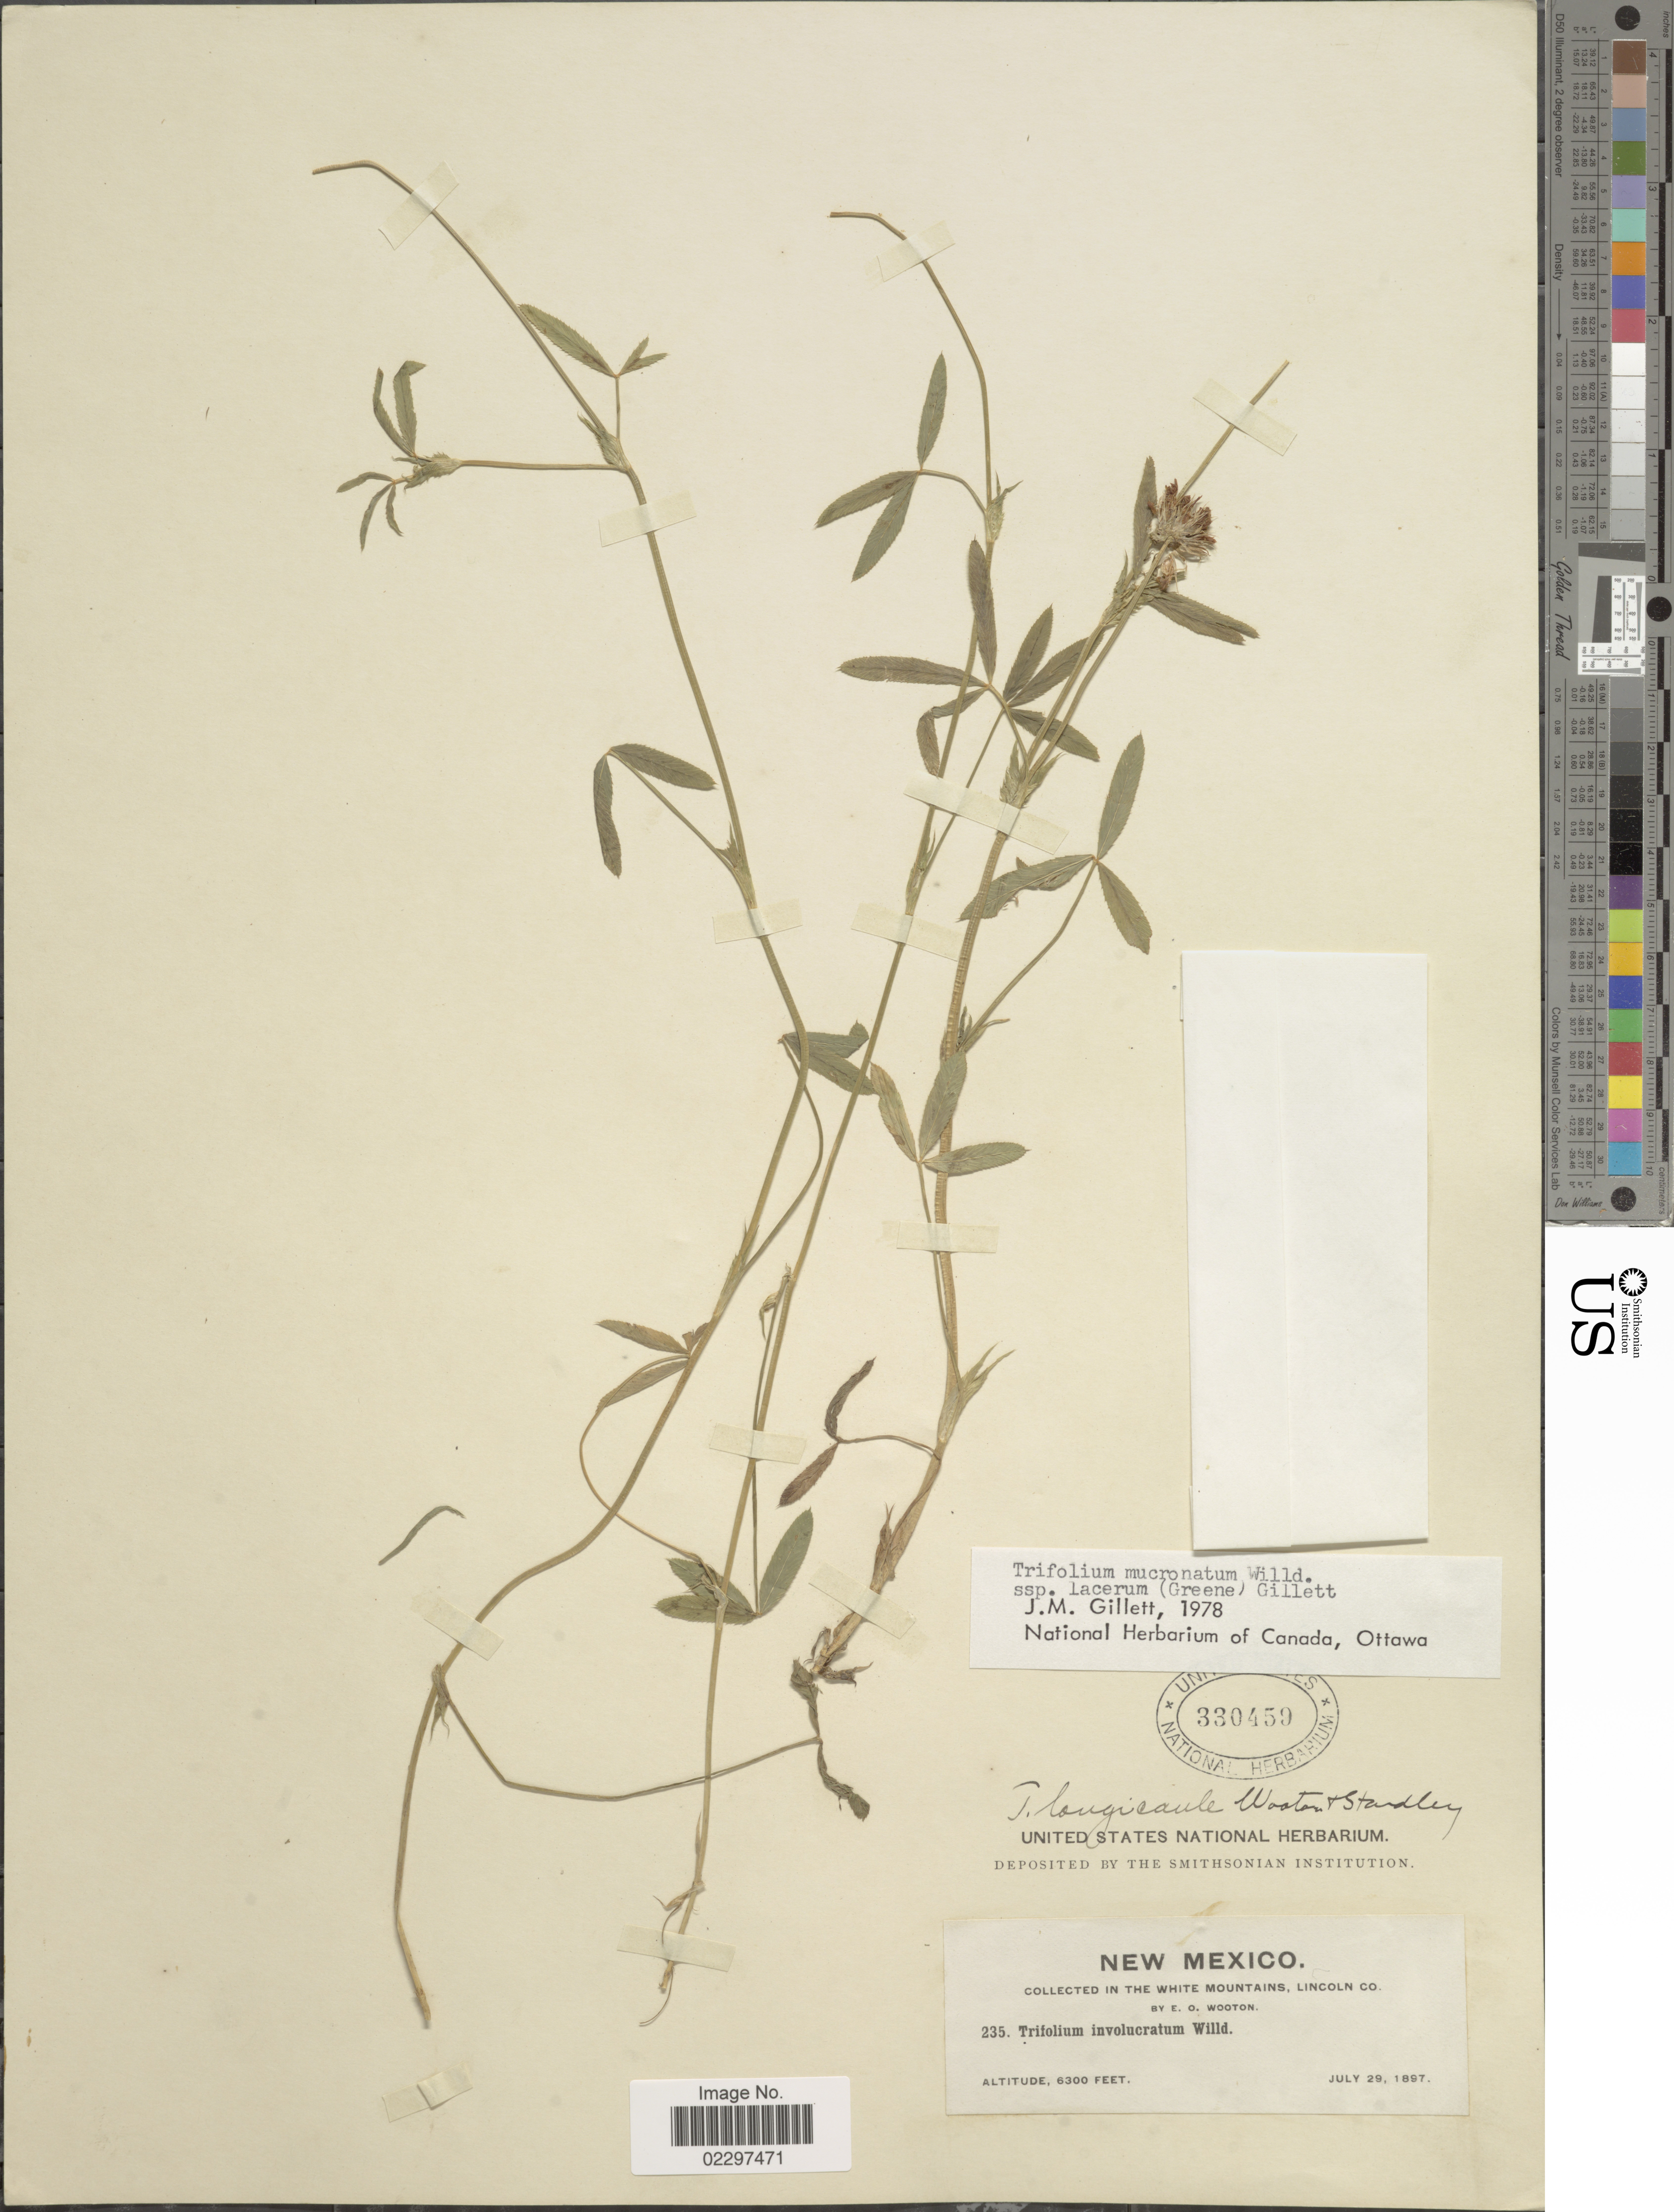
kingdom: Plantae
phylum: Tracheophyta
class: Magnoliopsida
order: Fabales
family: Fabaceae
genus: Trifolium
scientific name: Trifolium mucronatum subsp. lacerum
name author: Willd. ex Spreng.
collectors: E. O. Wooton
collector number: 235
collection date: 1897-07-29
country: United States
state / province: New Mexico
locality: In the White Mountains, Lincoln Co.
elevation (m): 1920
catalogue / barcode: US 330459